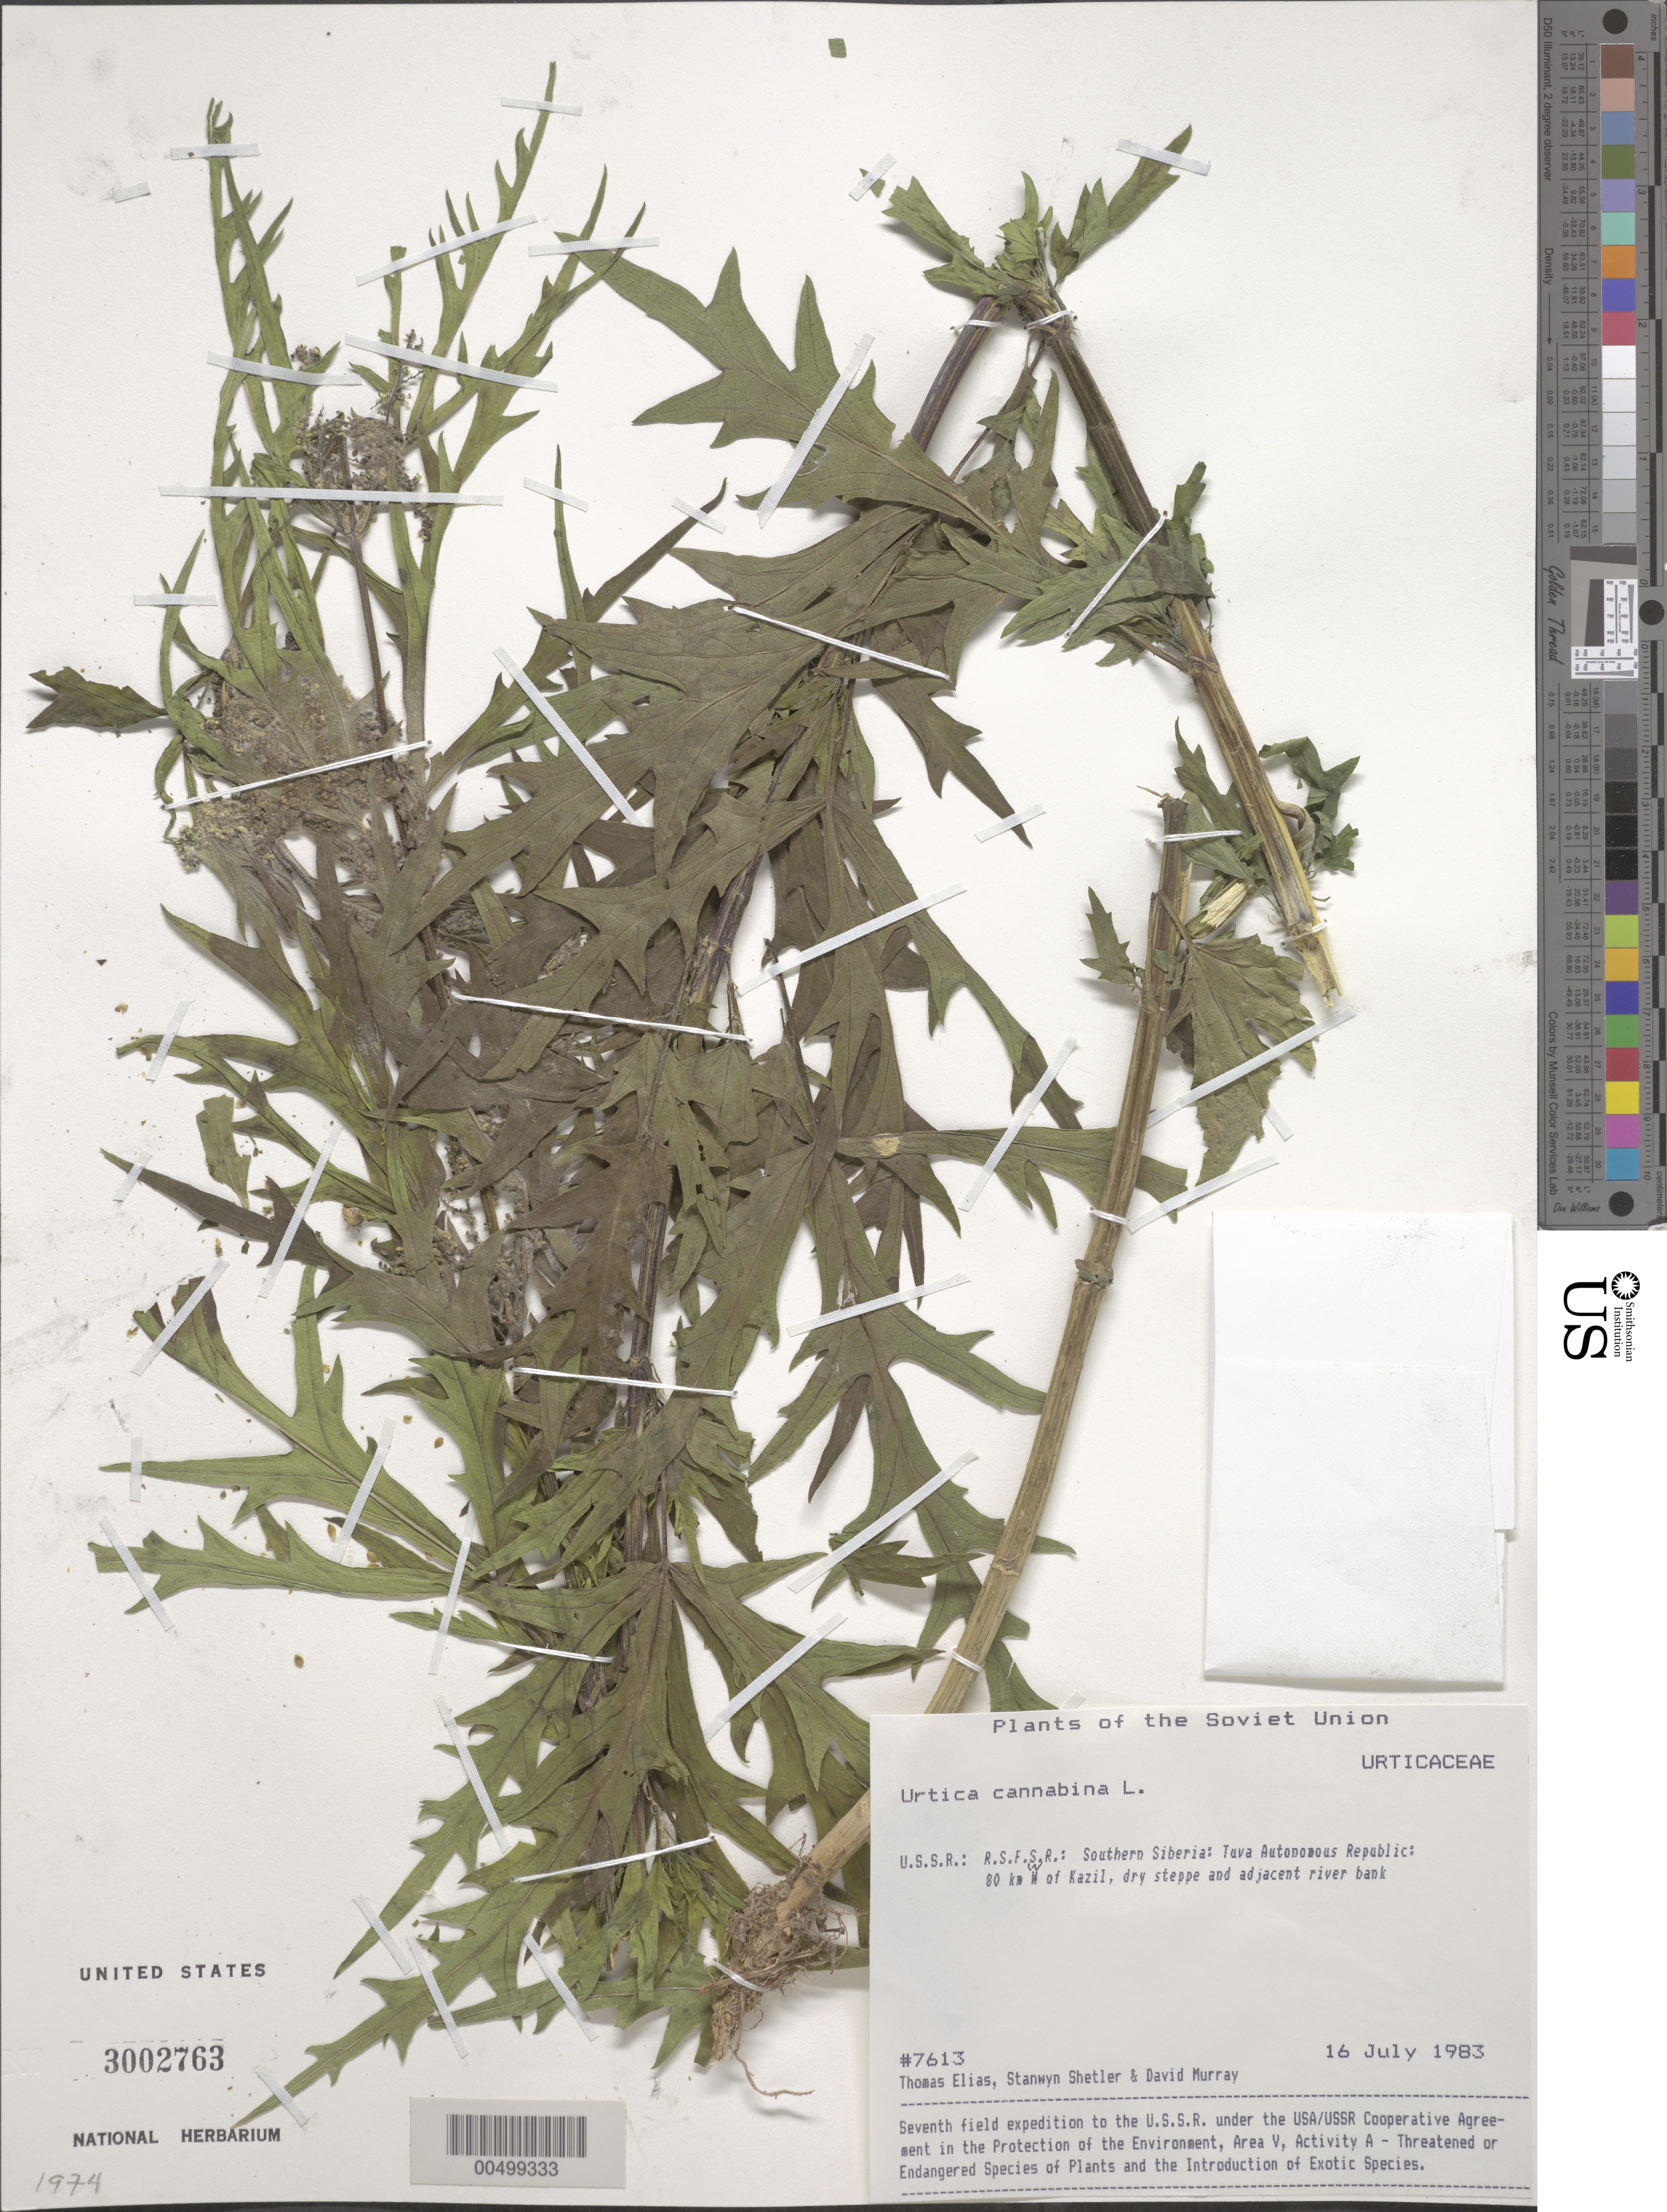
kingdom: Plantae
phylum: Tracheophyta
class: Magnoliopsida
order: Rosales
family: Urticaceae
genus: Urtica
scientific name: Urtica cannabina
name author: L.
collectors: T. Elias, S. Shetler & D. F. Murray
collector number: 7613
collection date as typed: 16 Jul 1983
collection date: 1983-07-16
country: Russian Federation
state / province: Tuva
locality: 80 km W of Kazil [Kyzyl]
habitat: dry steppe and adjacent river bank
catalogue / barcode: US 3002763